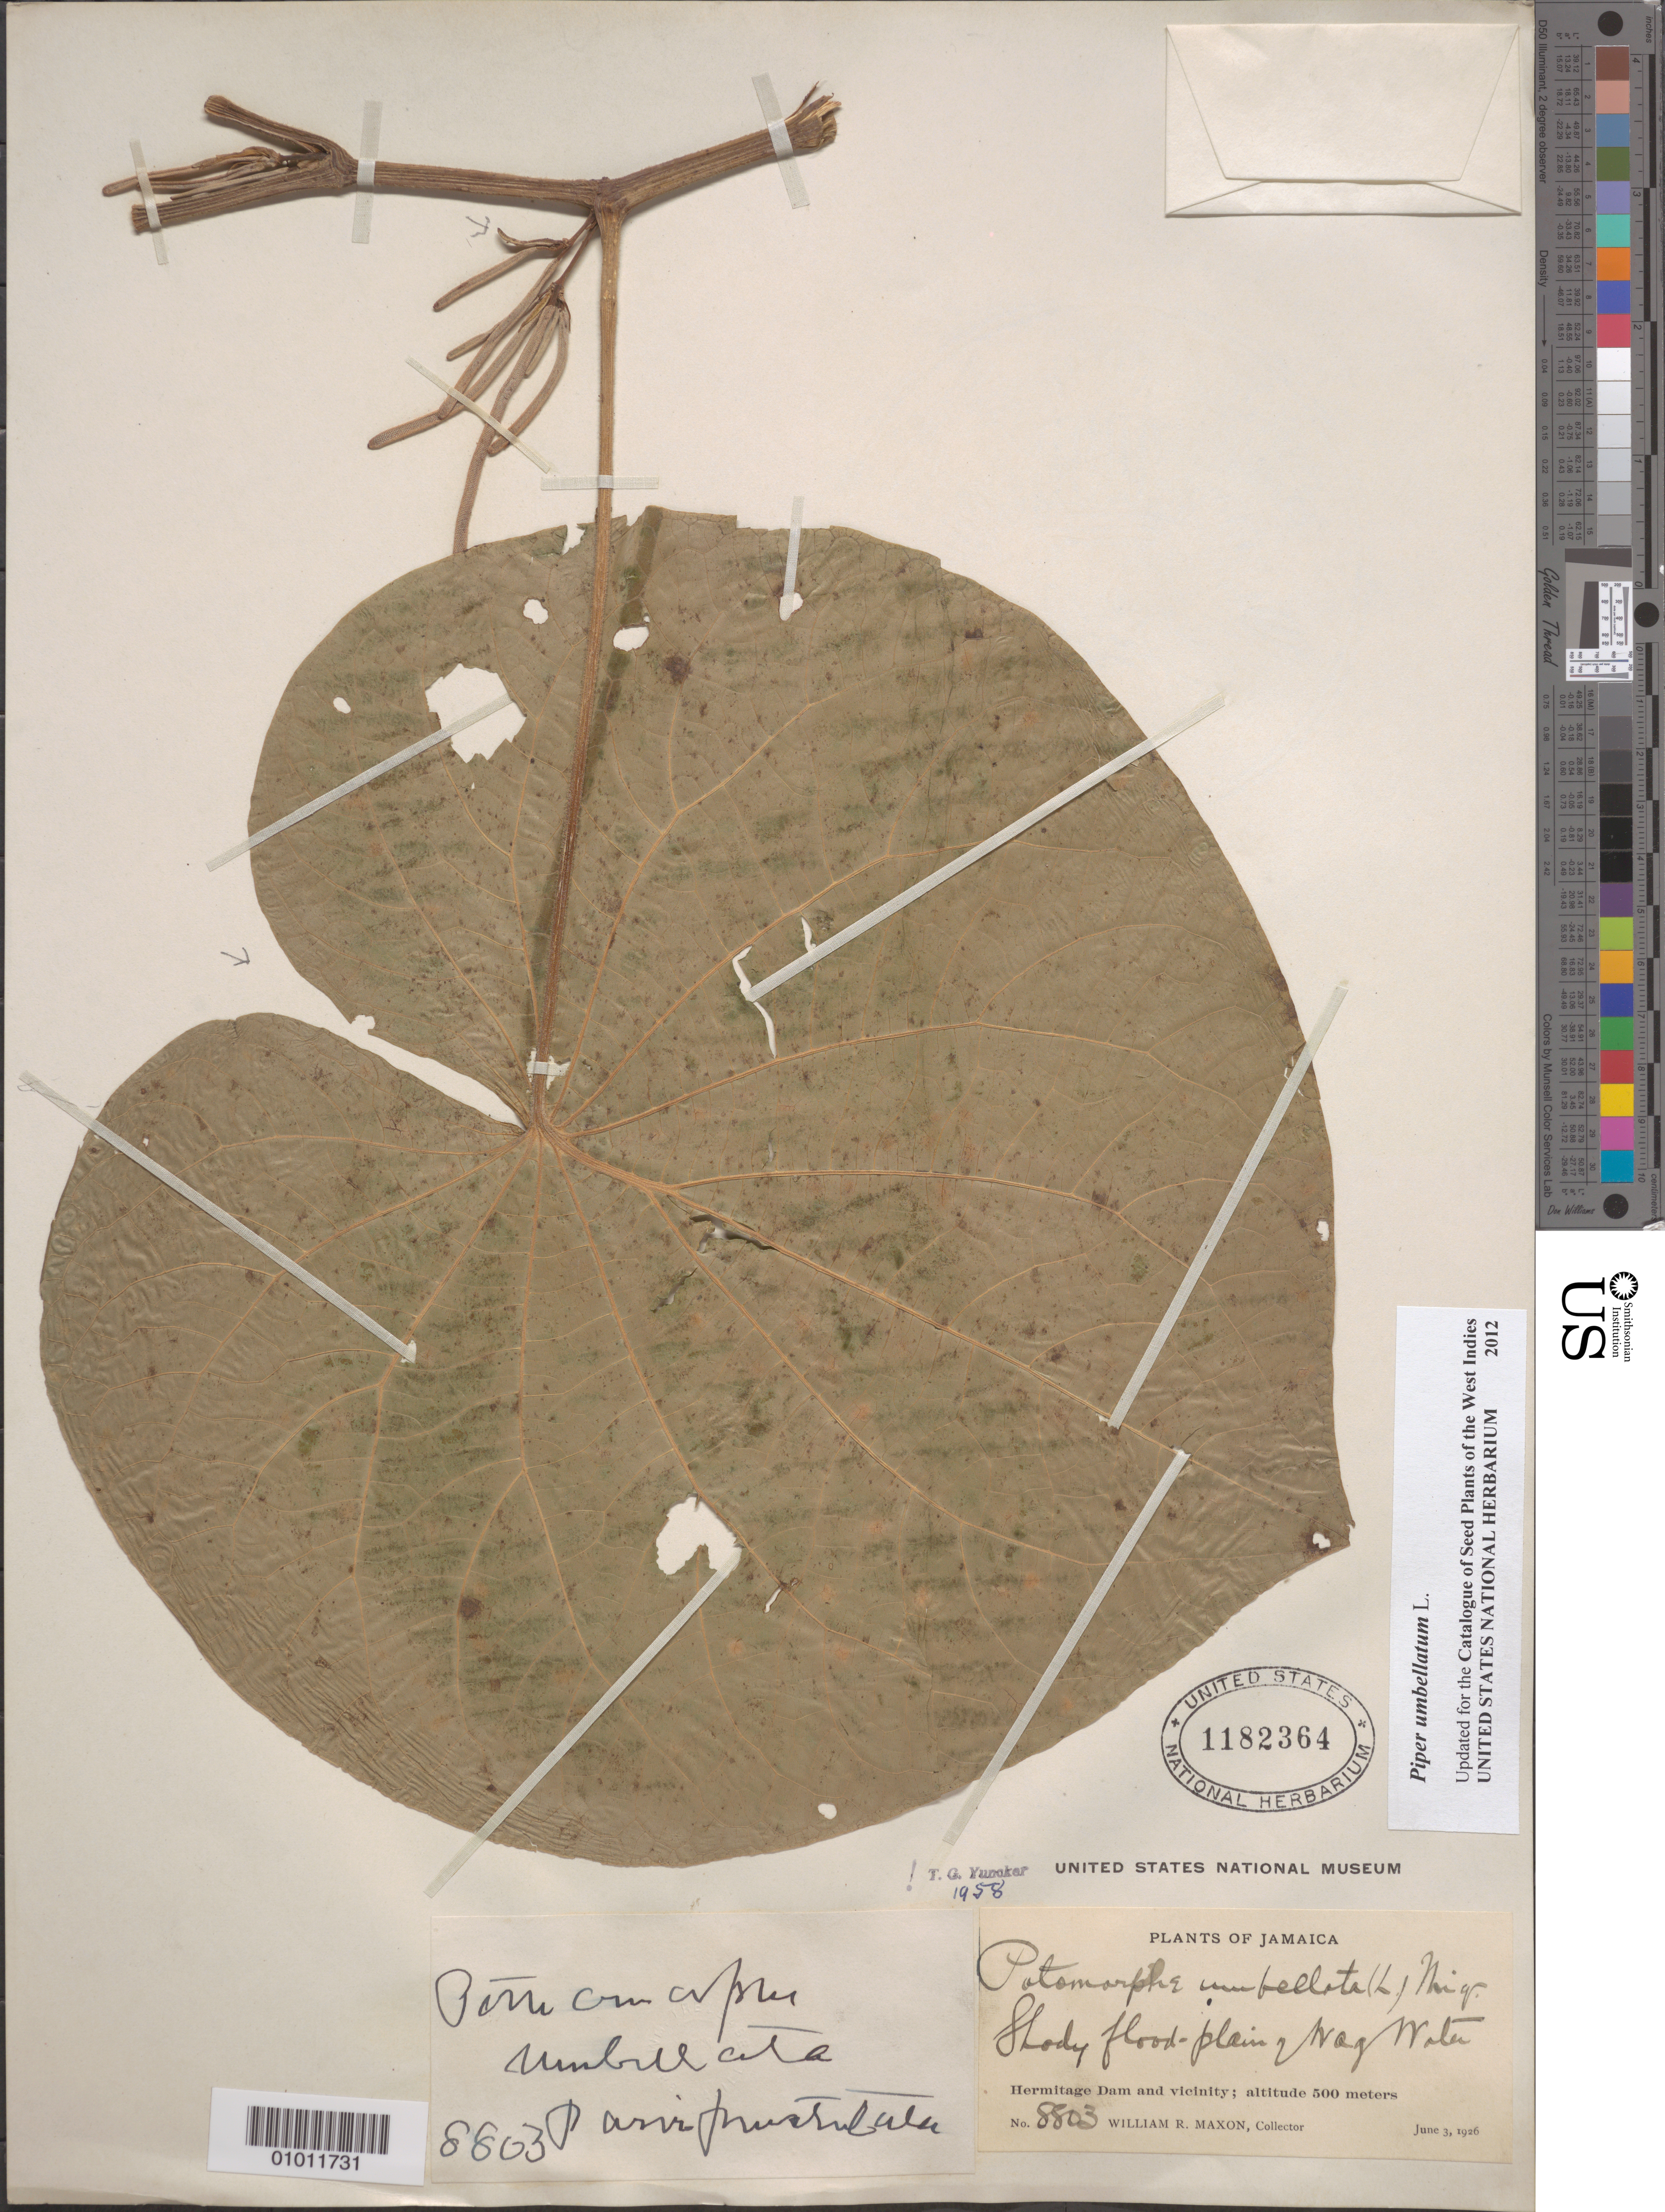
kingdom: Plantae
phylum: Tracheophyta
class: Magnoliopsida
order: Piperales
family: Piperaceae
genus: Piper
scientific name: Piper umbellatum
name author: L.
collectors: W. R. Maxon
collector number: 8803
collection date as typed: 03 Jun 1926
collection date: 1926-06-03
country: Jamaica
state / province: Saint Andrew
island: Jamaica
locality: Hermitage Dam and vicinity; Shady flood-plains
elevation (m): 500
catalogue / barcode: US 1182364